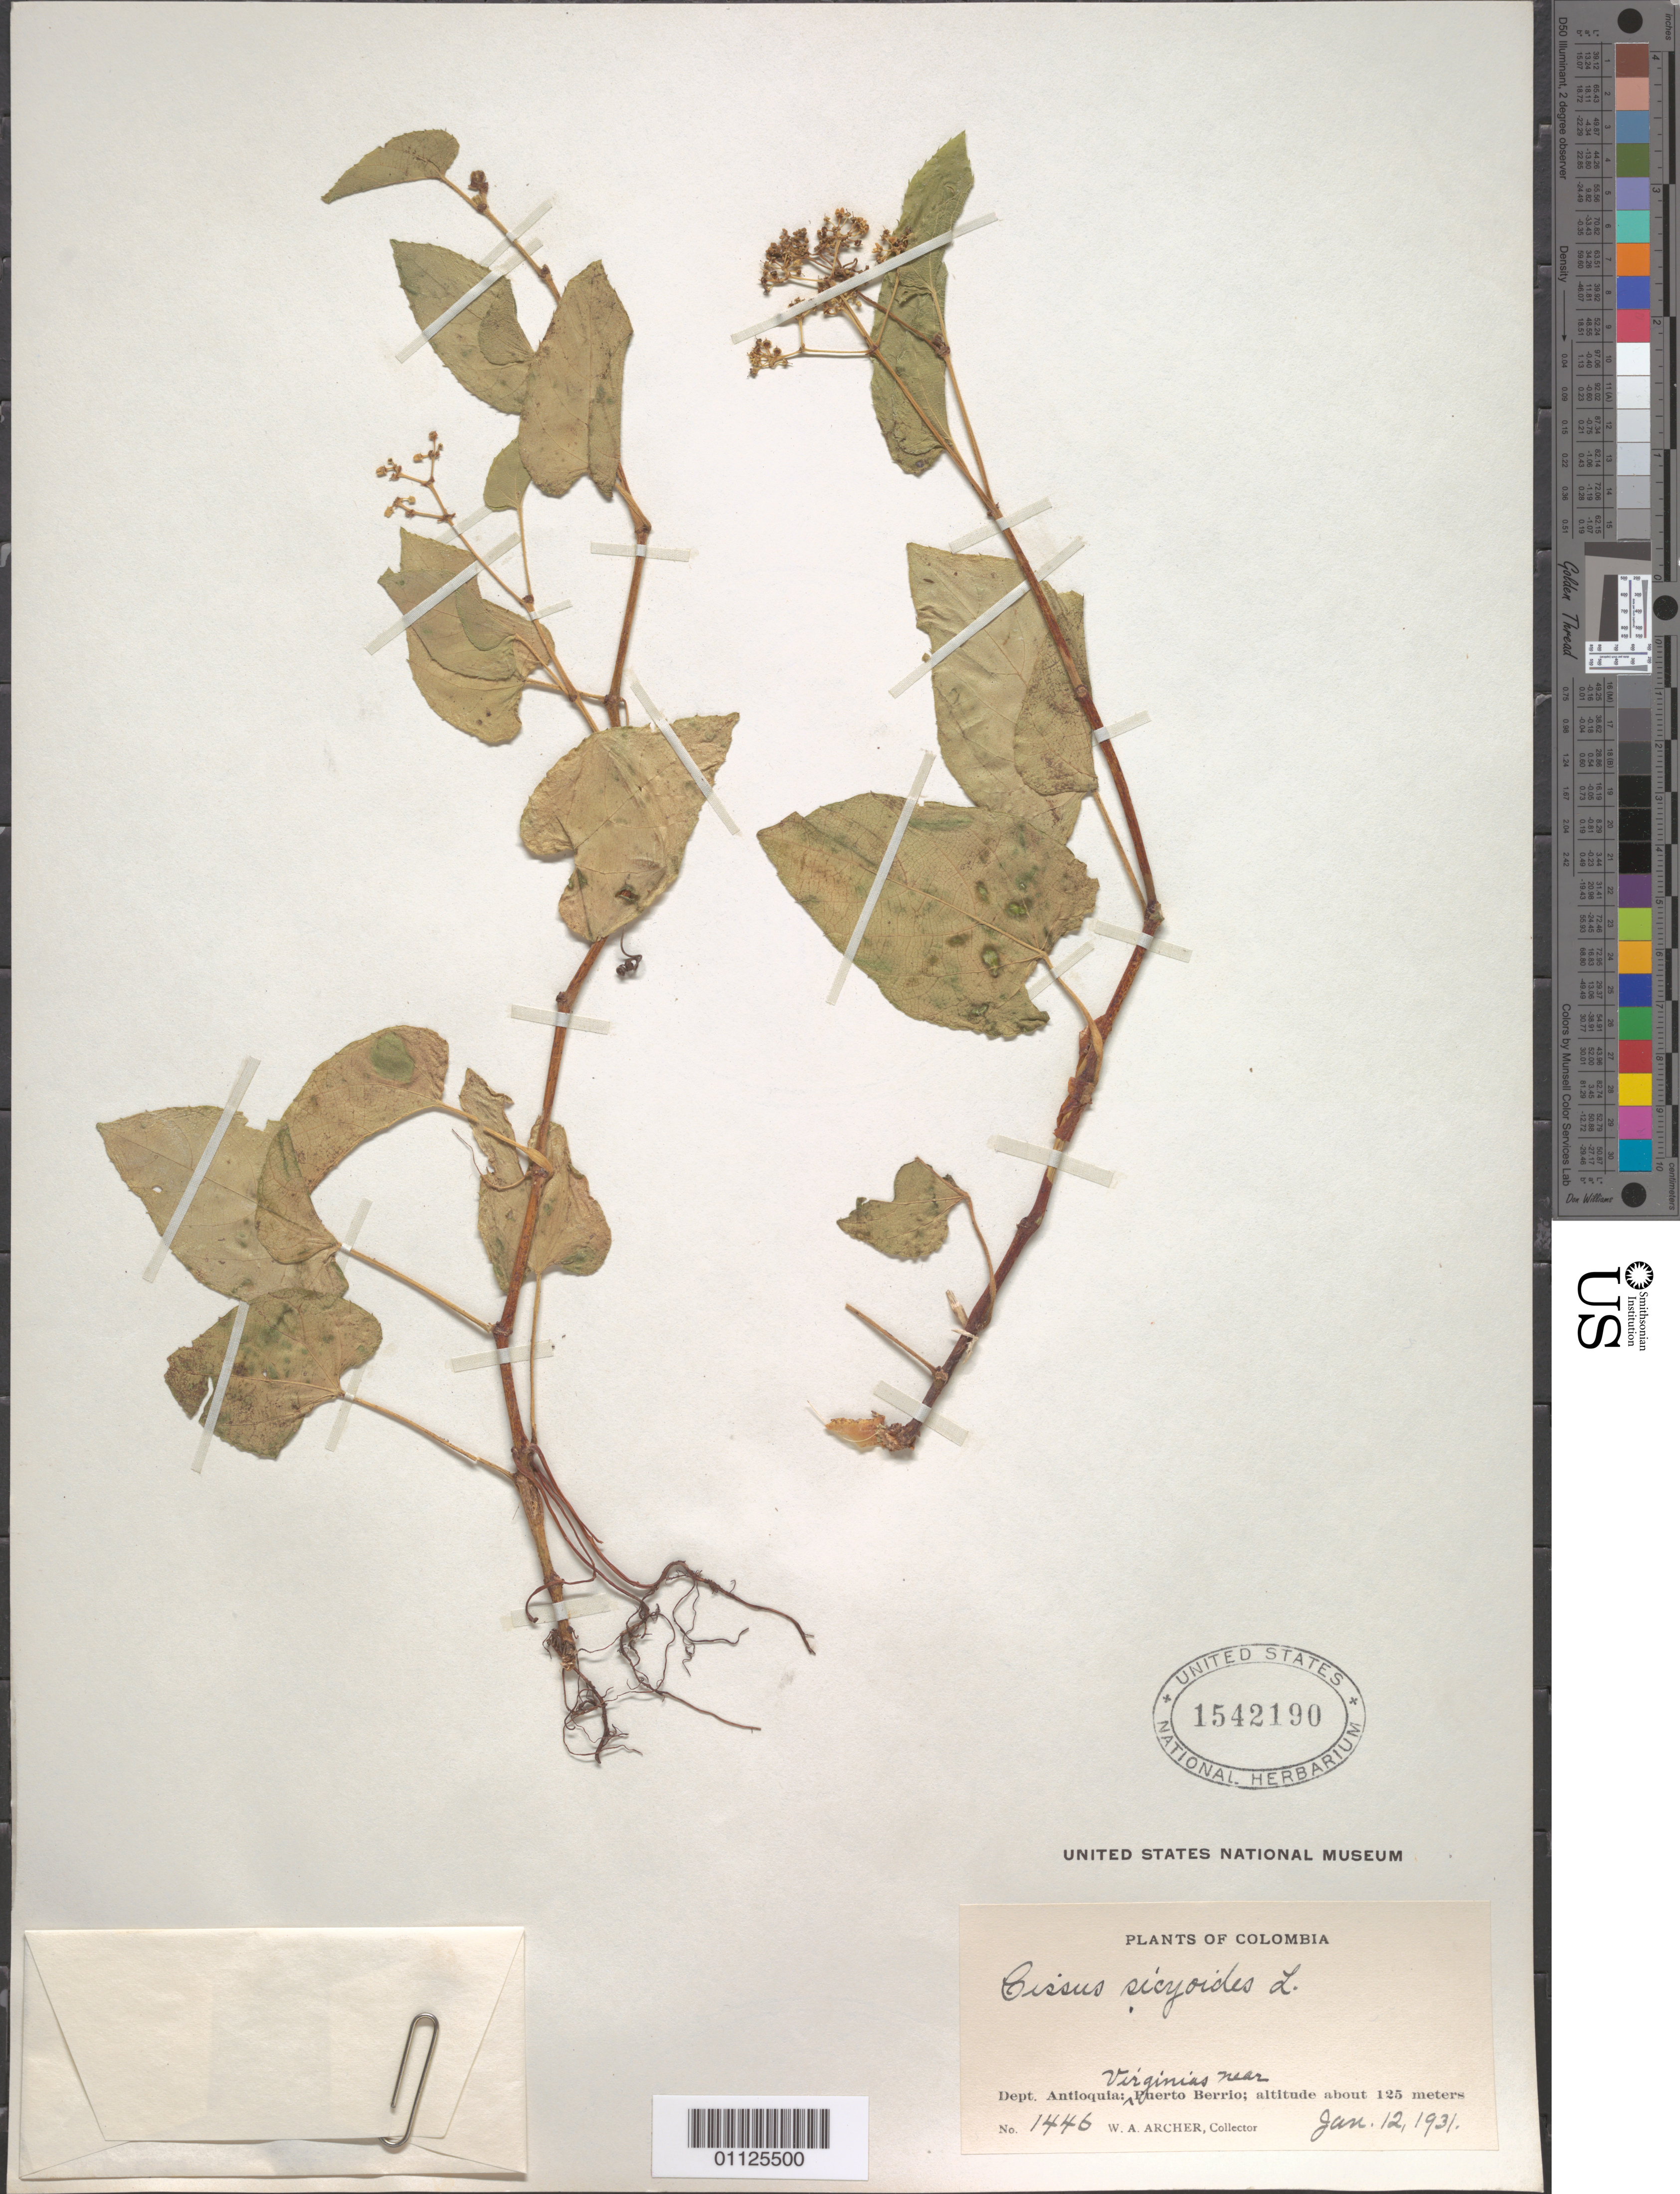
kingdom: Plantae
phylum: Tracheophyta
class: Magnoliopsida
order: Vitales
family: Vitaceae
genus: Cissus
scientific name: Cissus verticillata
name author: (L.) Nicolson & C.E. Jarvis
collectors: W. A. Archer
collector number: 1446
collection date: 1931-01-12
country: Colombia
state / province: Antioquia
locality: Virginia near Puerto Berrio.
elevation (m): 125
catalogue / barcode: US 1542190